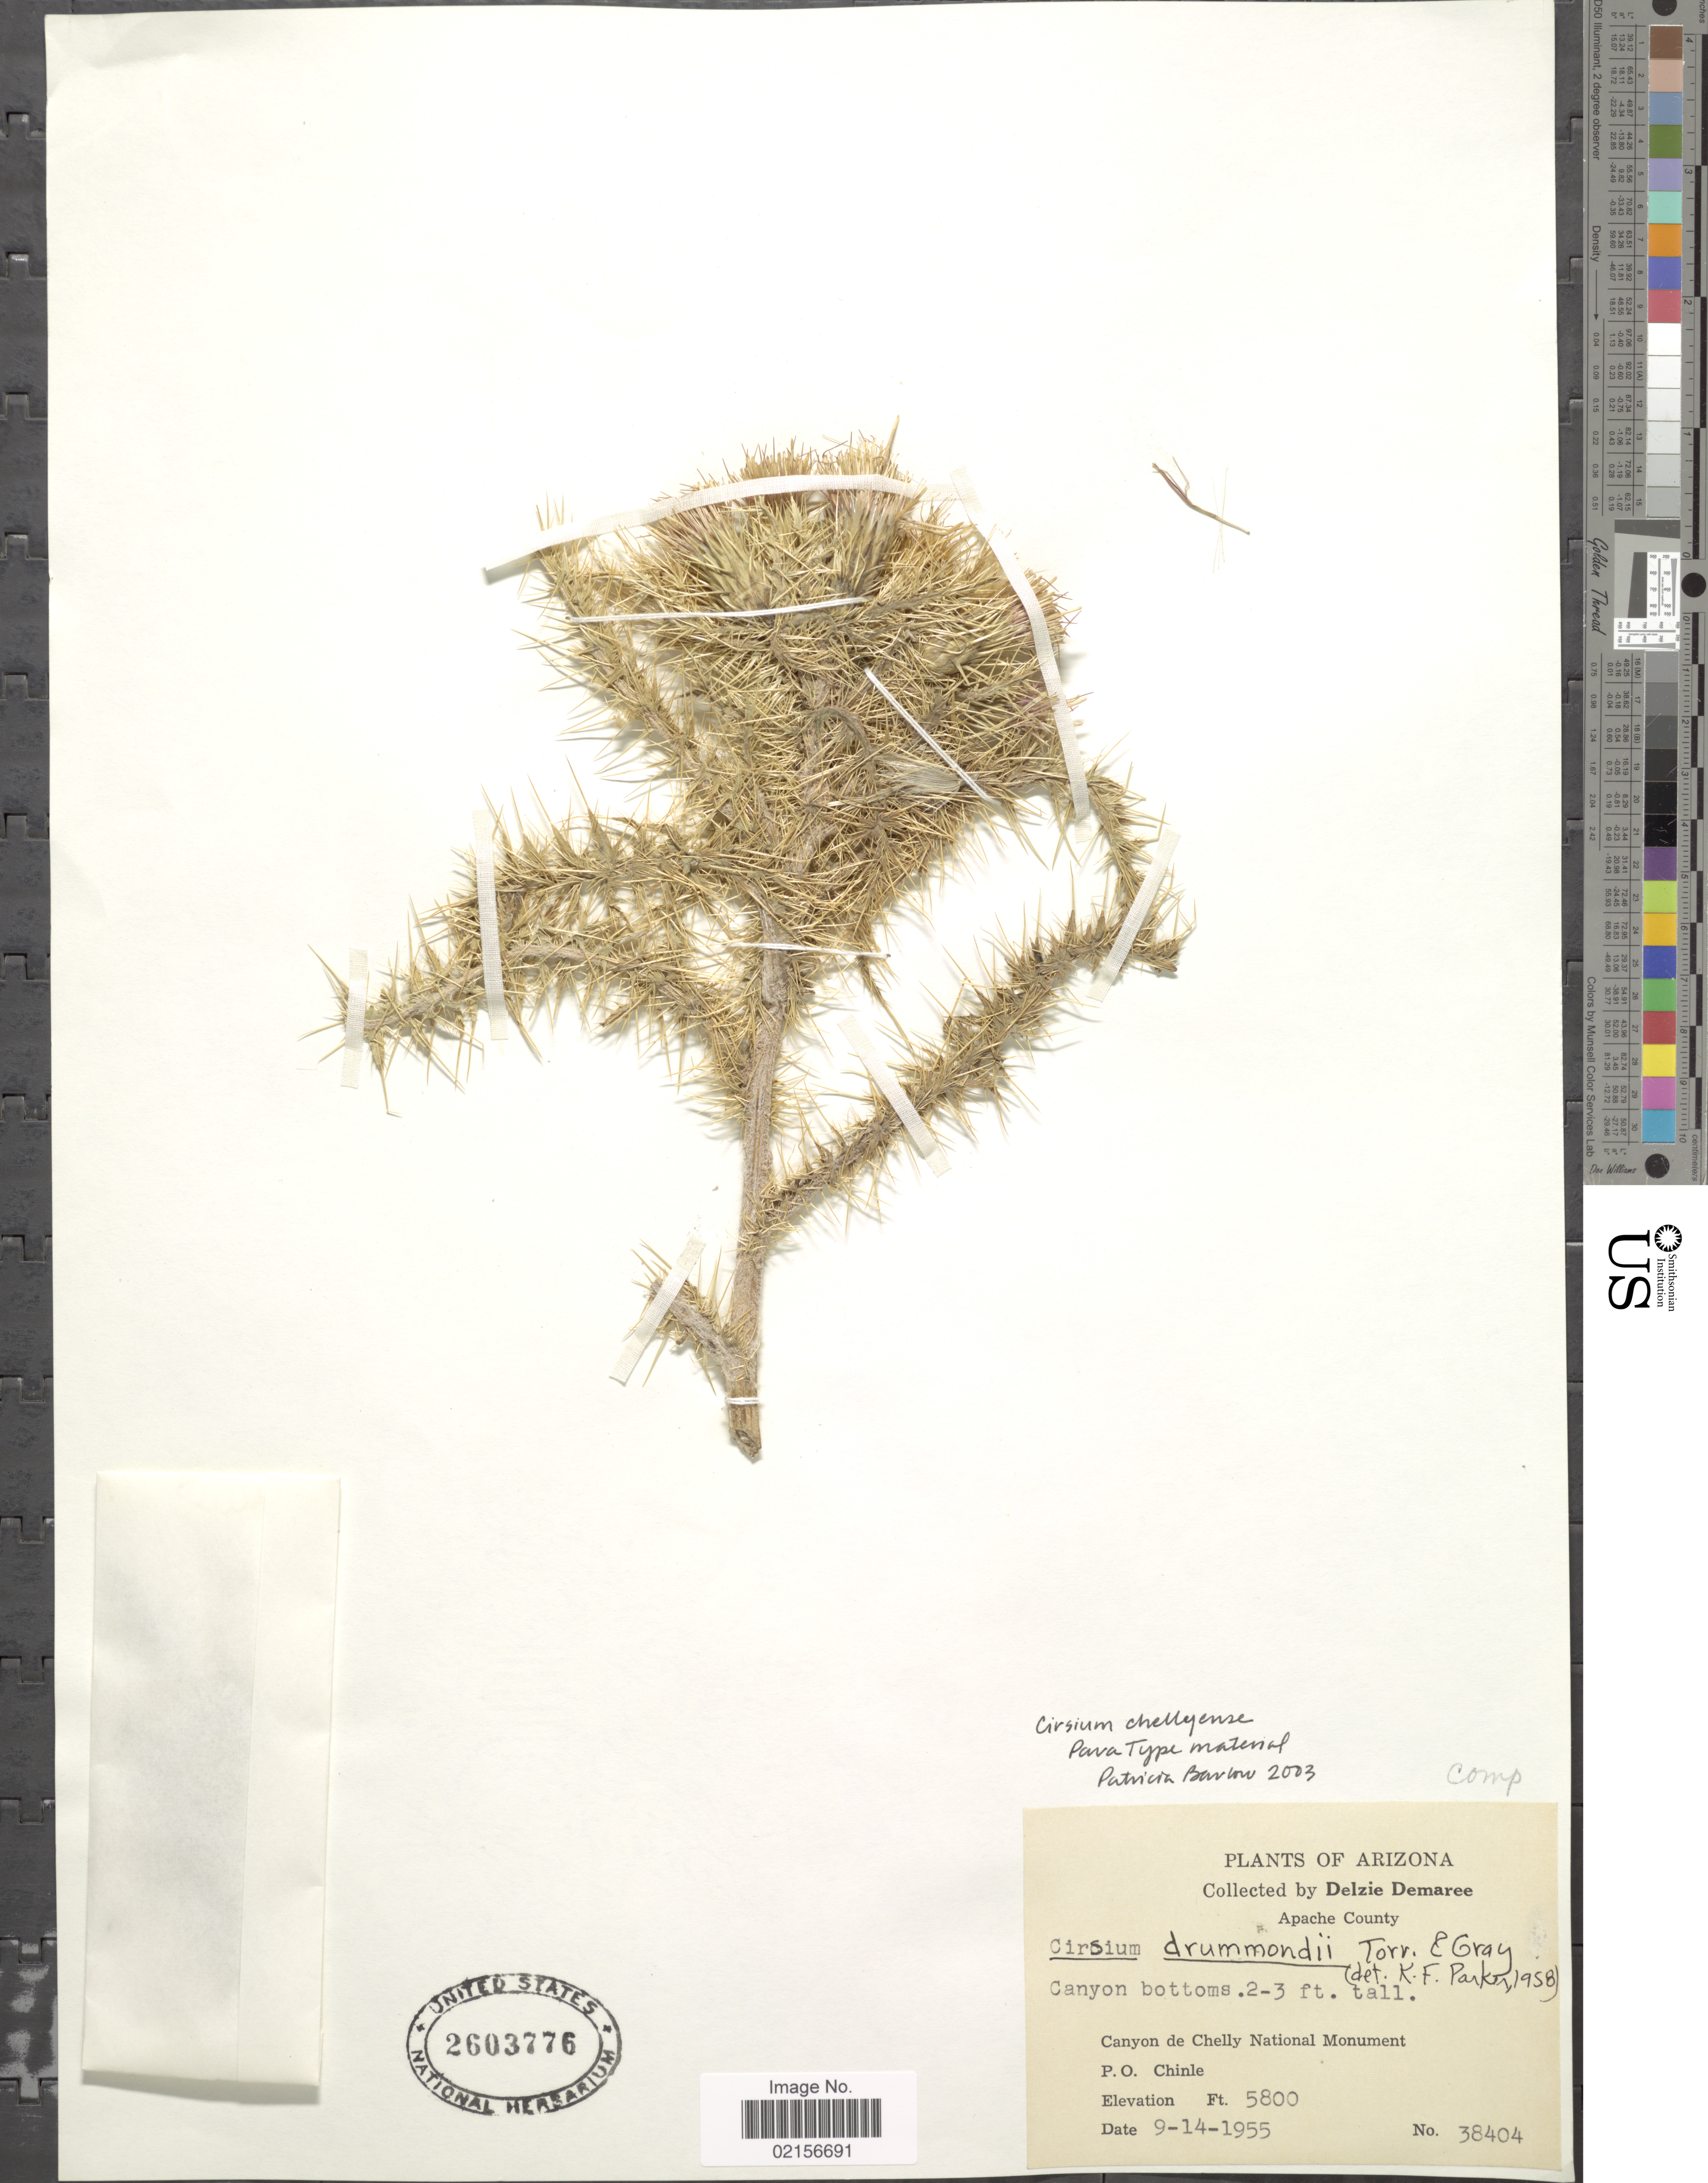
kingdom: Plantae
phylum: Tracheophyta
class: Magnoliopsida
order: Asterales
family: Asteraceae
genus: Cirsium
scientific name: Cirsium arizonicum var. chellyense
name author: (R.J. Moore & Frankton) D.J. Keil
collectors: D. Demaree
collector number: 38404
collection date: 1955-09-14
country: United States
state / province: Arizona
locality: Canyon bottoms, Canyon de Chelly National Monument P.O. Chinle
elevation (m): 1768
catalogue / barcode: US 2603776